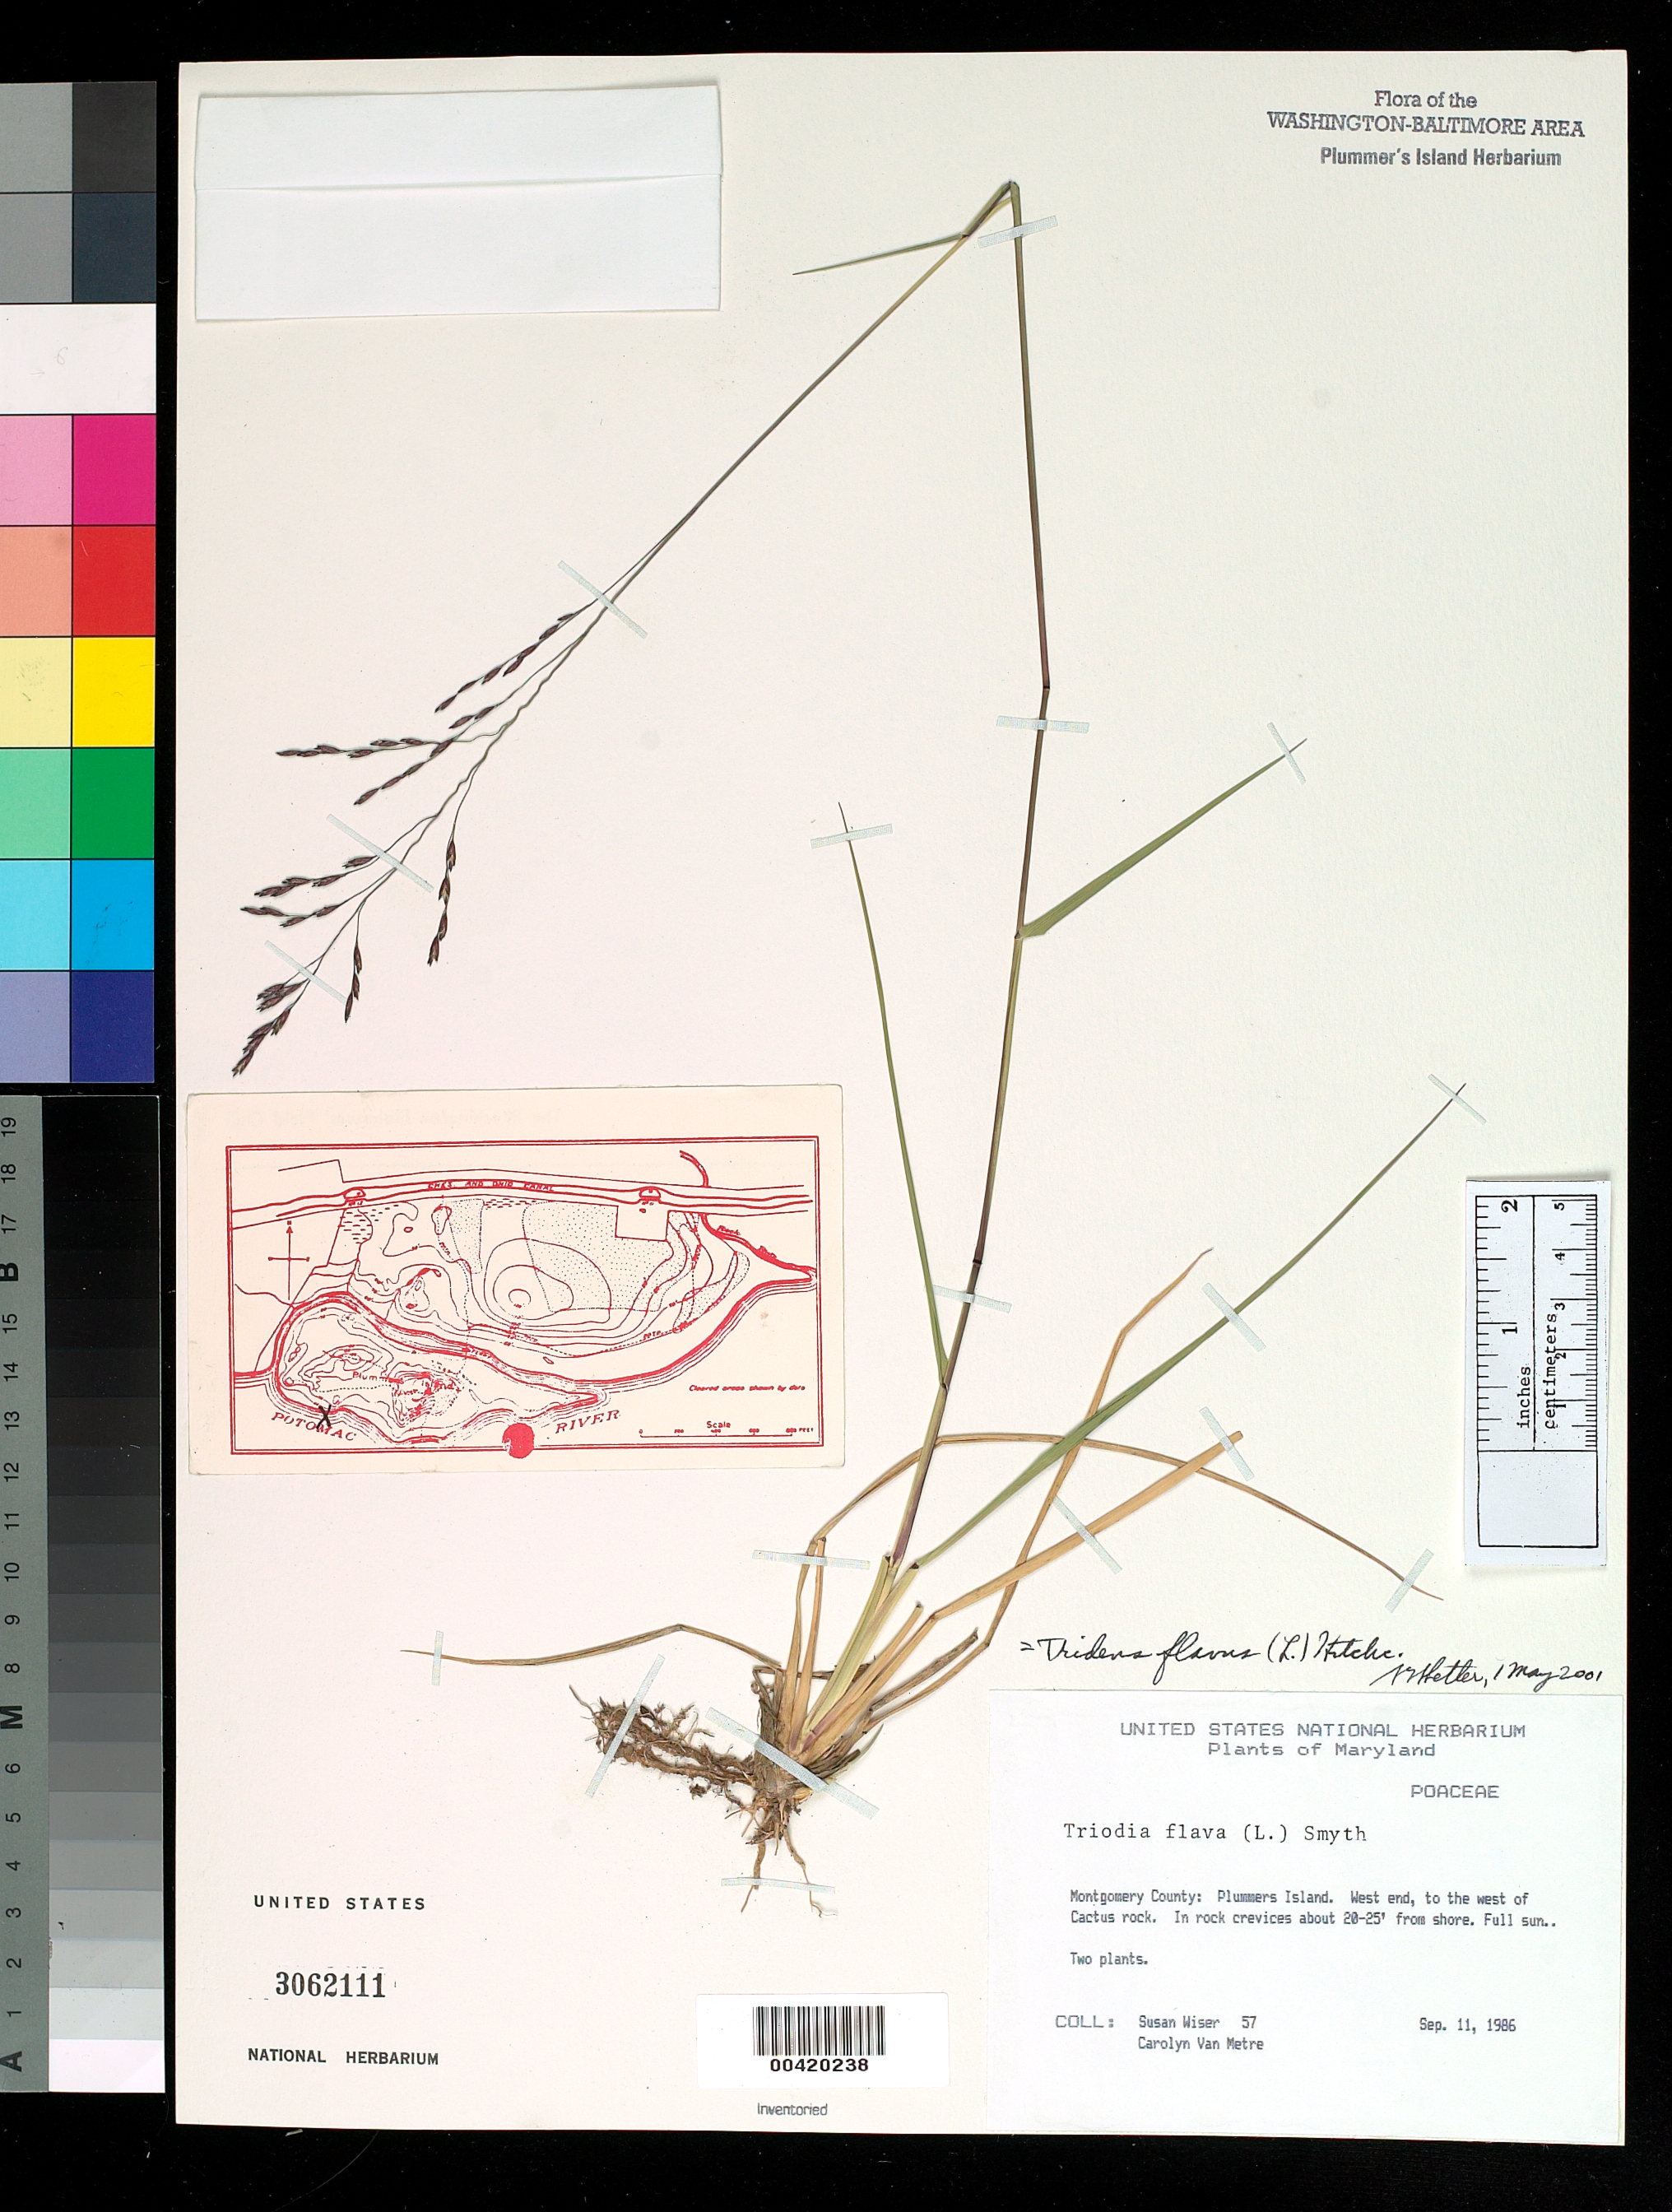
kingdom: Plantae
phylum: Tracheophyta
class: Liliopsida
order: Poales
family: Poaceae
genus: Tridens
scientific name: Tridens flavus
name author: (L.) Hitchc.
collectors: S. Wiser & C. Van metre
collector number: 57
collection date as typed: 11 Sep 1986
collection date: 1986-09-11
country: United States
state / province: Maryland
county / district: Montgomery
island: Plummers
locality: Plummer's Island; west end, to the west of Cactus Rock. C. & O. Canal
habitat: In rock crevices about 20-25' from shore. Full sun.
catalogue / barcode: US 3062111